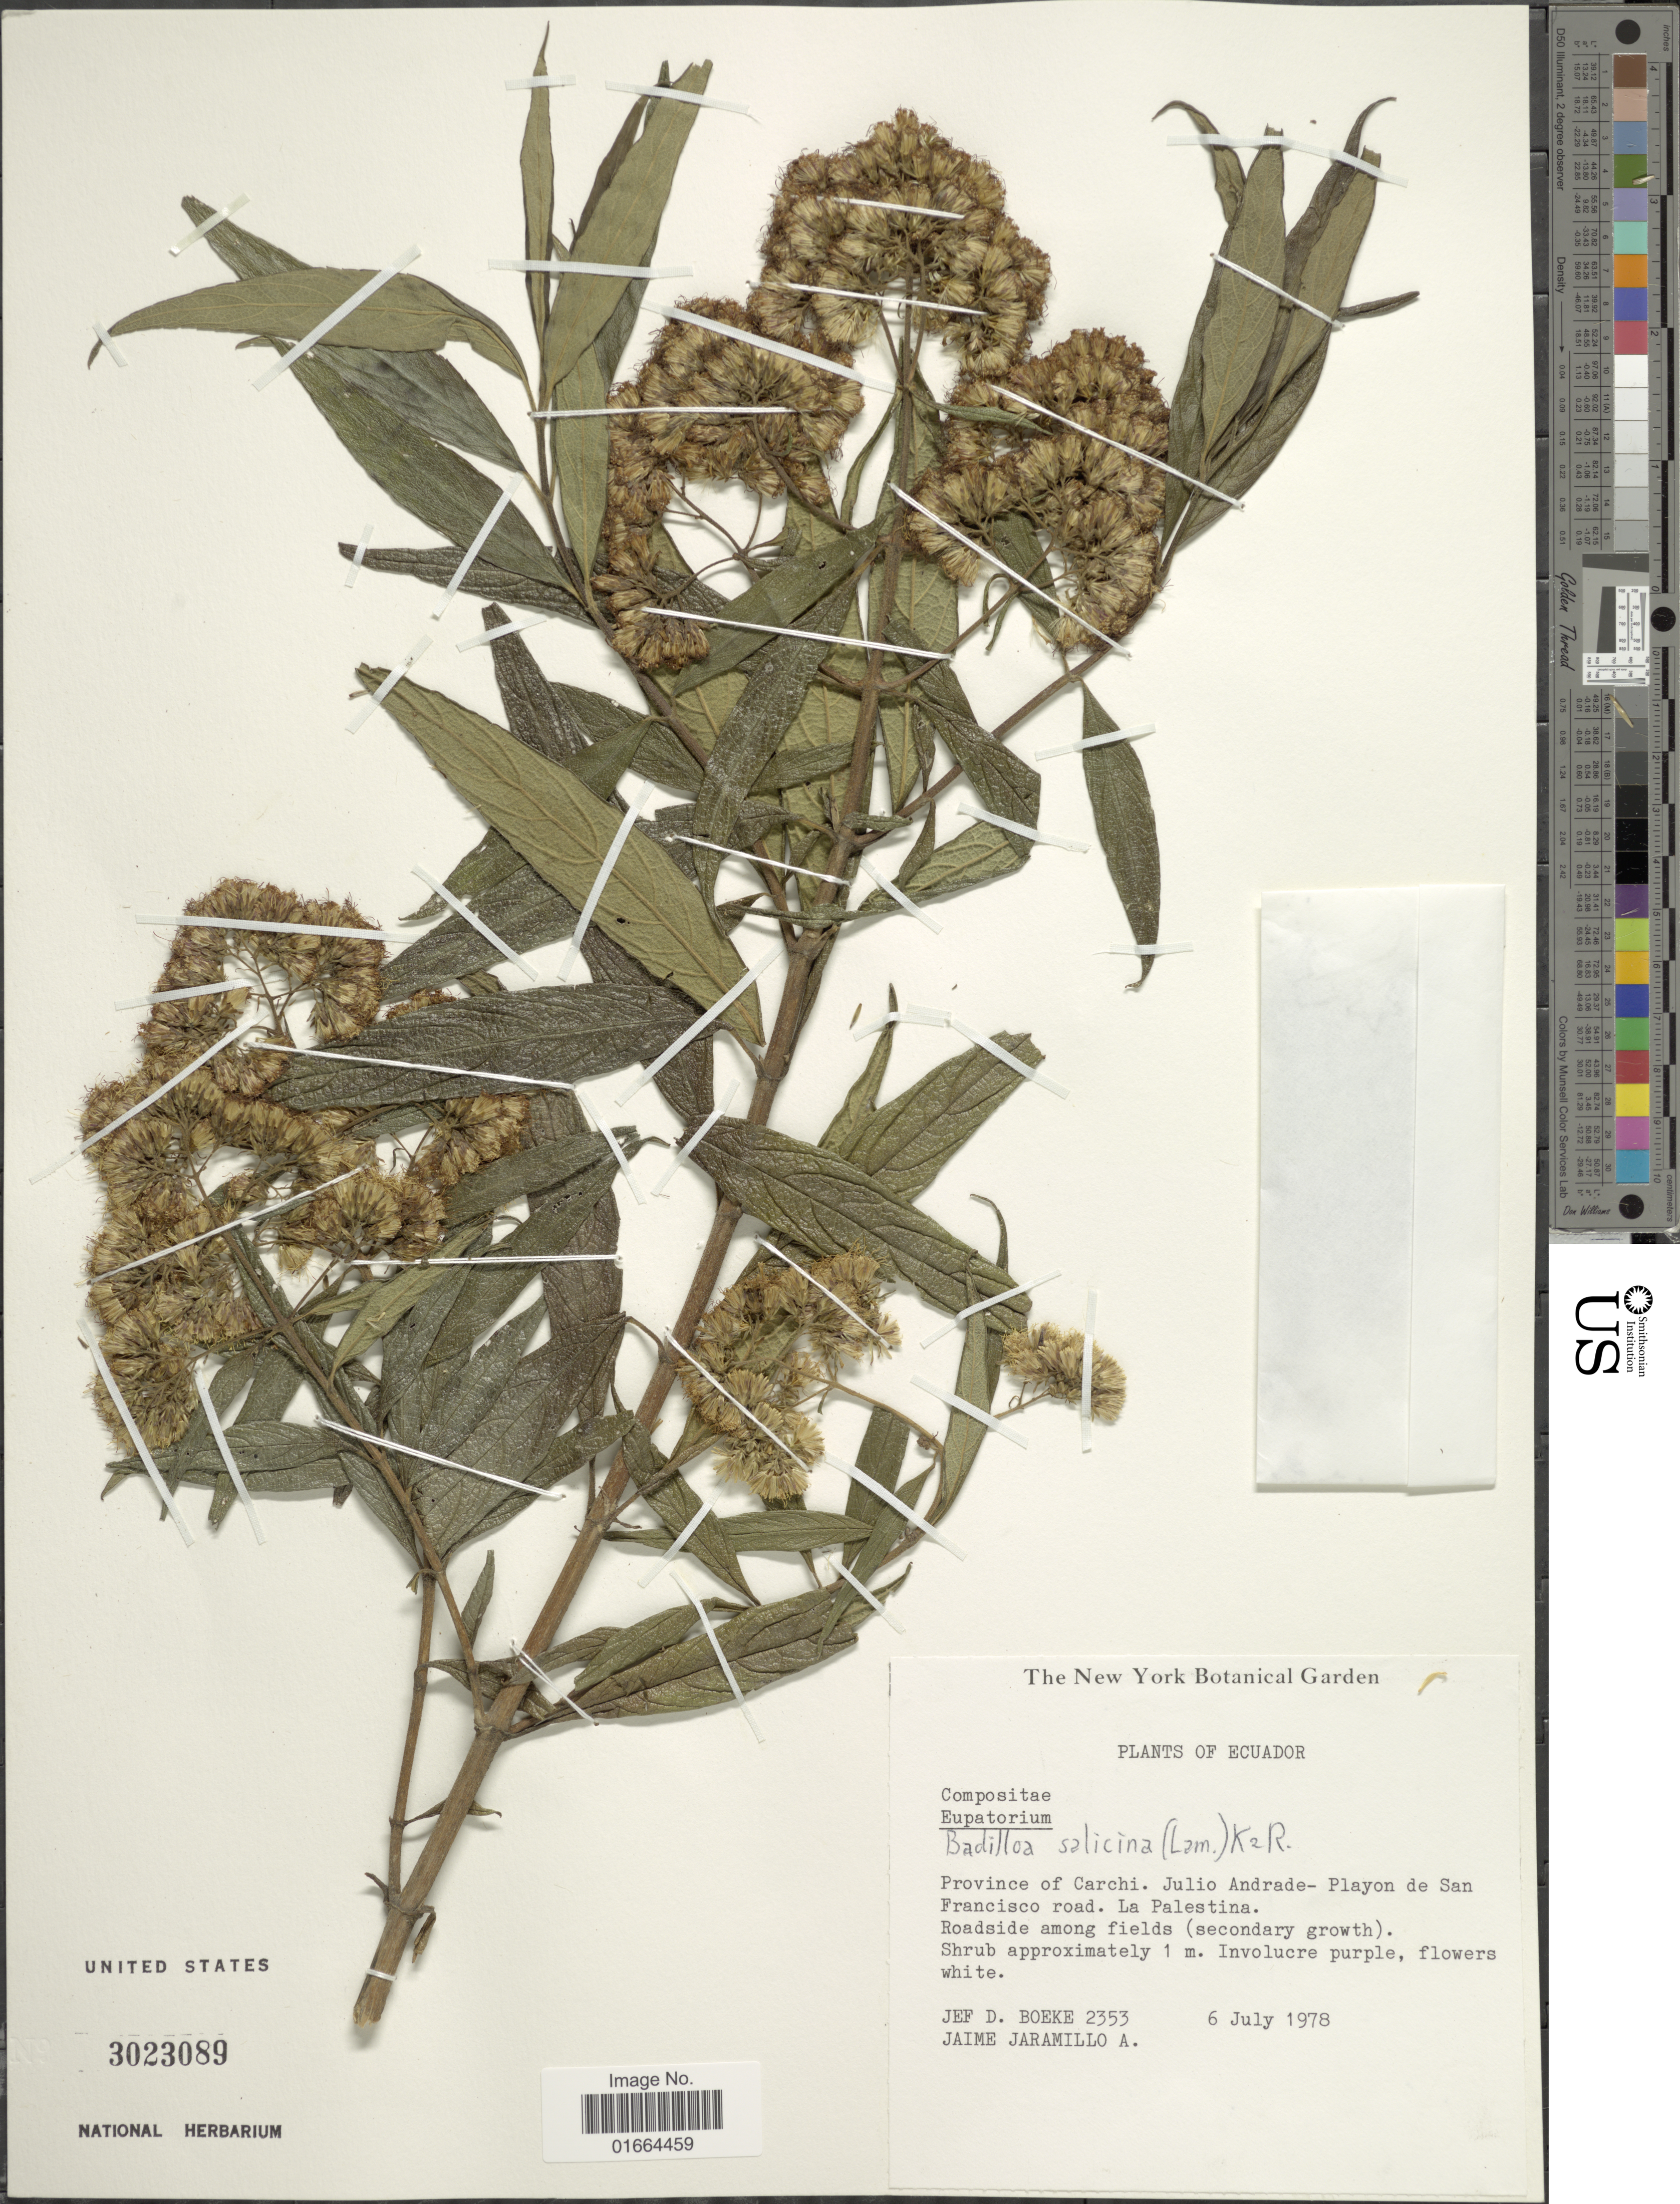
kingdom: Plantae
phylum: Tracheophyta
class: Magnoliopsida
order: Asterales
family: Asteraceae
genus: Badilloa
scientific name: Badilloa salicina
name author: (Lam.) R.M. King & H. Rob.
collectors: J. D. Boeke & J. Jaramillo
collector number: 2353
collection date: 1978-07-06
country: Ecuador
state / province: Carchi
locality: Province of Carchi, Julio Andrade - Playon de San Francisco road, La Palestina, Roadside among fields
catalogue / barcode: US 3023089